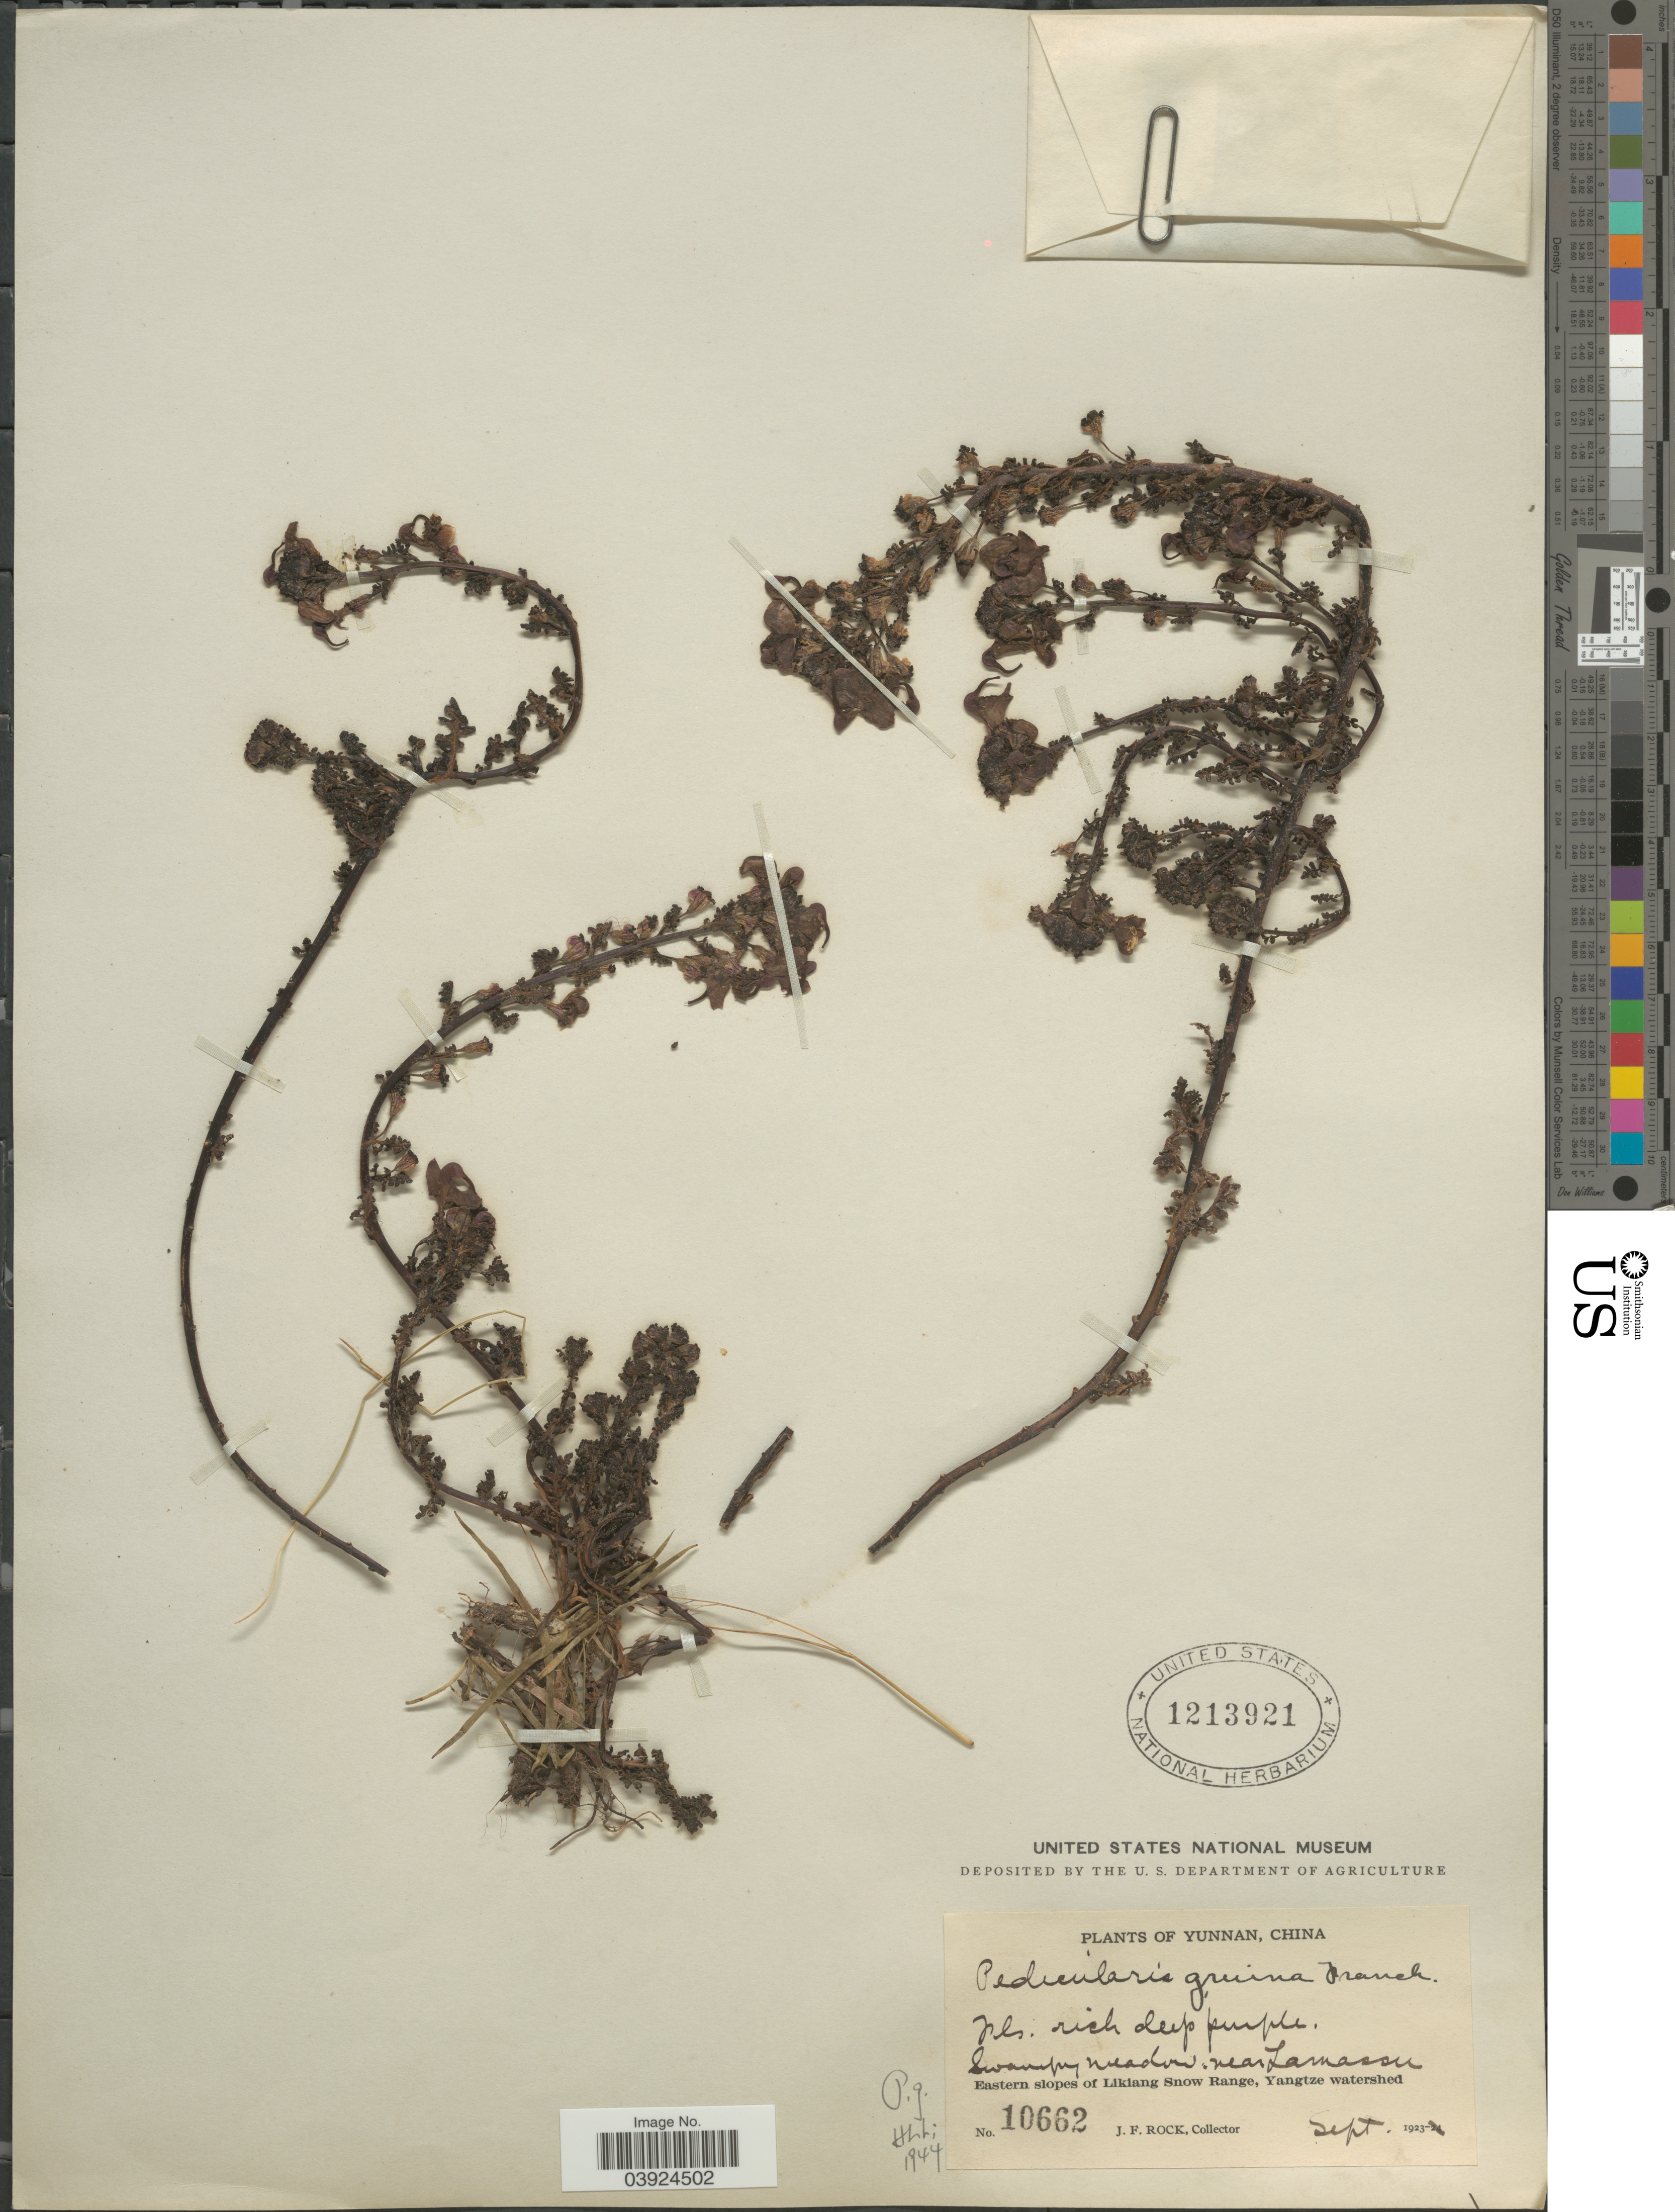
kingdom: Plantae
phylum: Tracheophyta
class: Magnoliopsida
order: Lamiales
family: Orobanchaceae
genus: Pedicularis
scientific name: Pedicularis gruina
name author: Franch. ex Maxim.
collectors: J. Rock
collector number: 10662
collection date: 1923-09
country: China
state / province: Yunnan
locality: Swampy meadow, near Lamassu. Eastern slopes of Likiang Snow Range, Yangtze watershed.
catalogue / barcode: US 1213921